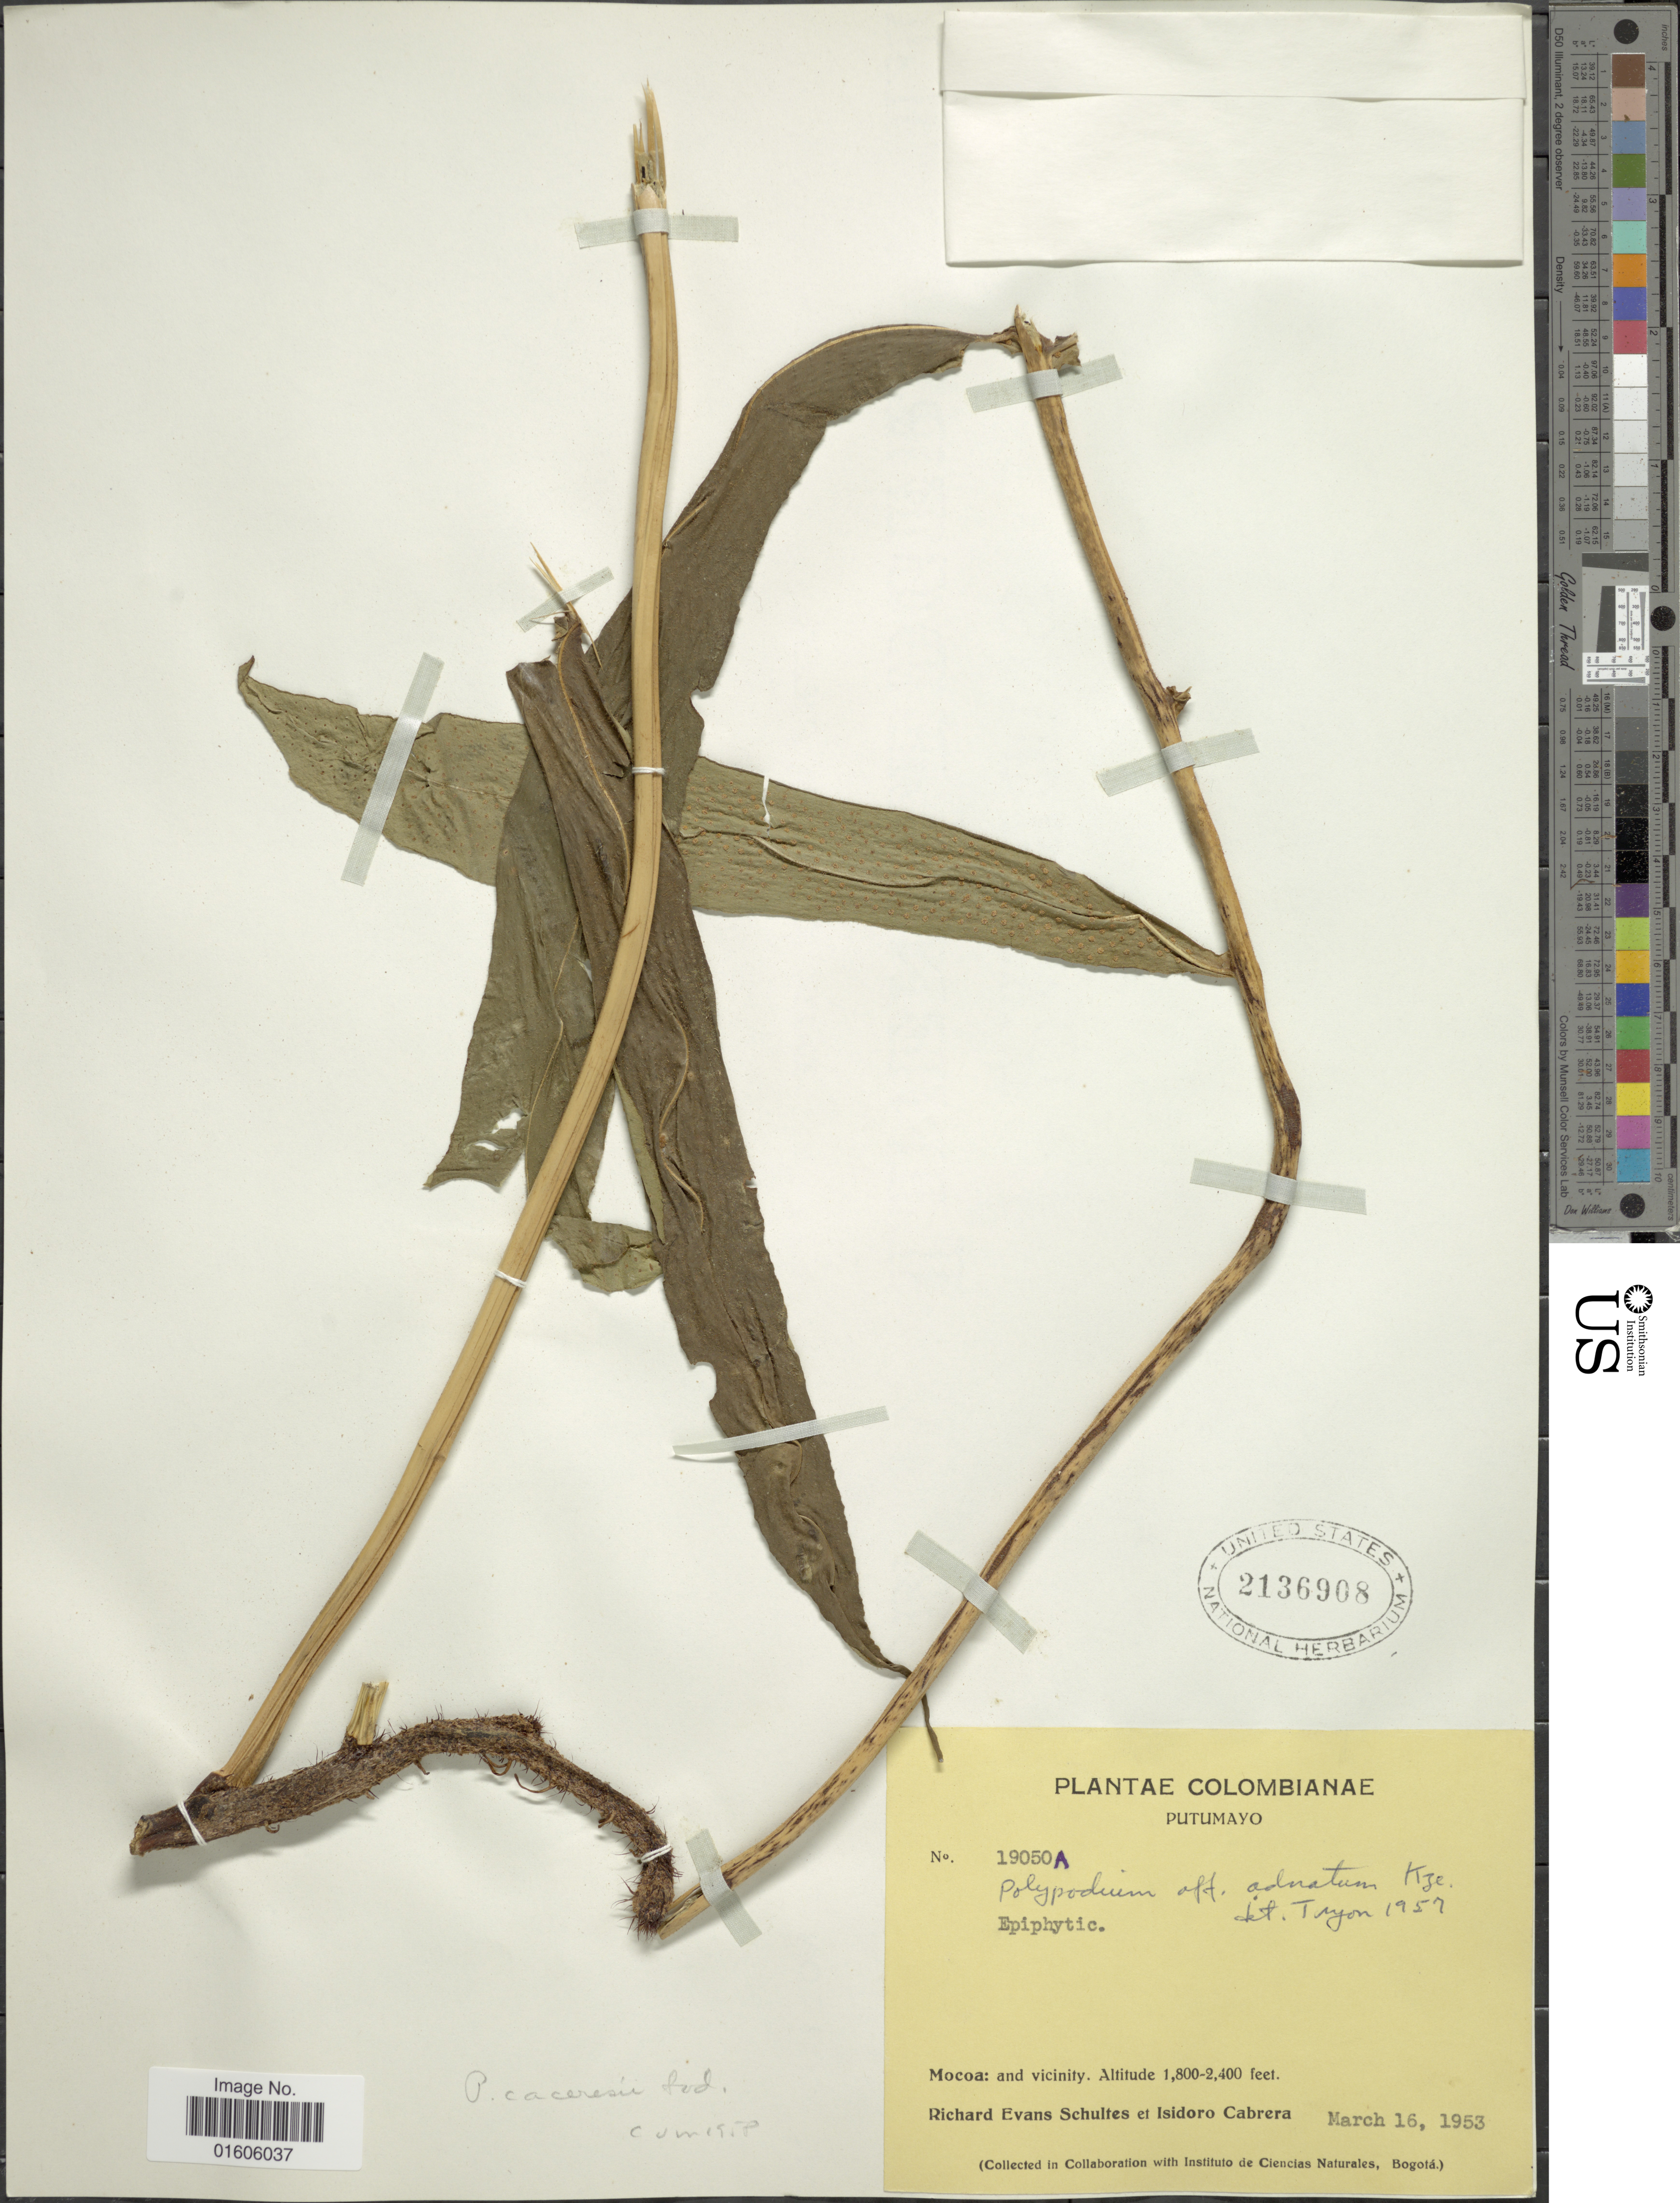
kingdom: Plantae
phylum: Tracheophyta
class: Polypodiopsida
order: Polypodiales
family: Polypodiaceae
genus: Serpocaulon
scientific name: Serpocaulon caceresii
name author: A.R. Sm.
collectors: R. E. Schultes & I. Cabrera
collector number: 19050A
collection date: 1953-03-16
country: Colombia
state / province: Putumayo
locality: Mocoa: and vicinity.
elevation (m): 549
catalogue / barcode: US 2136908